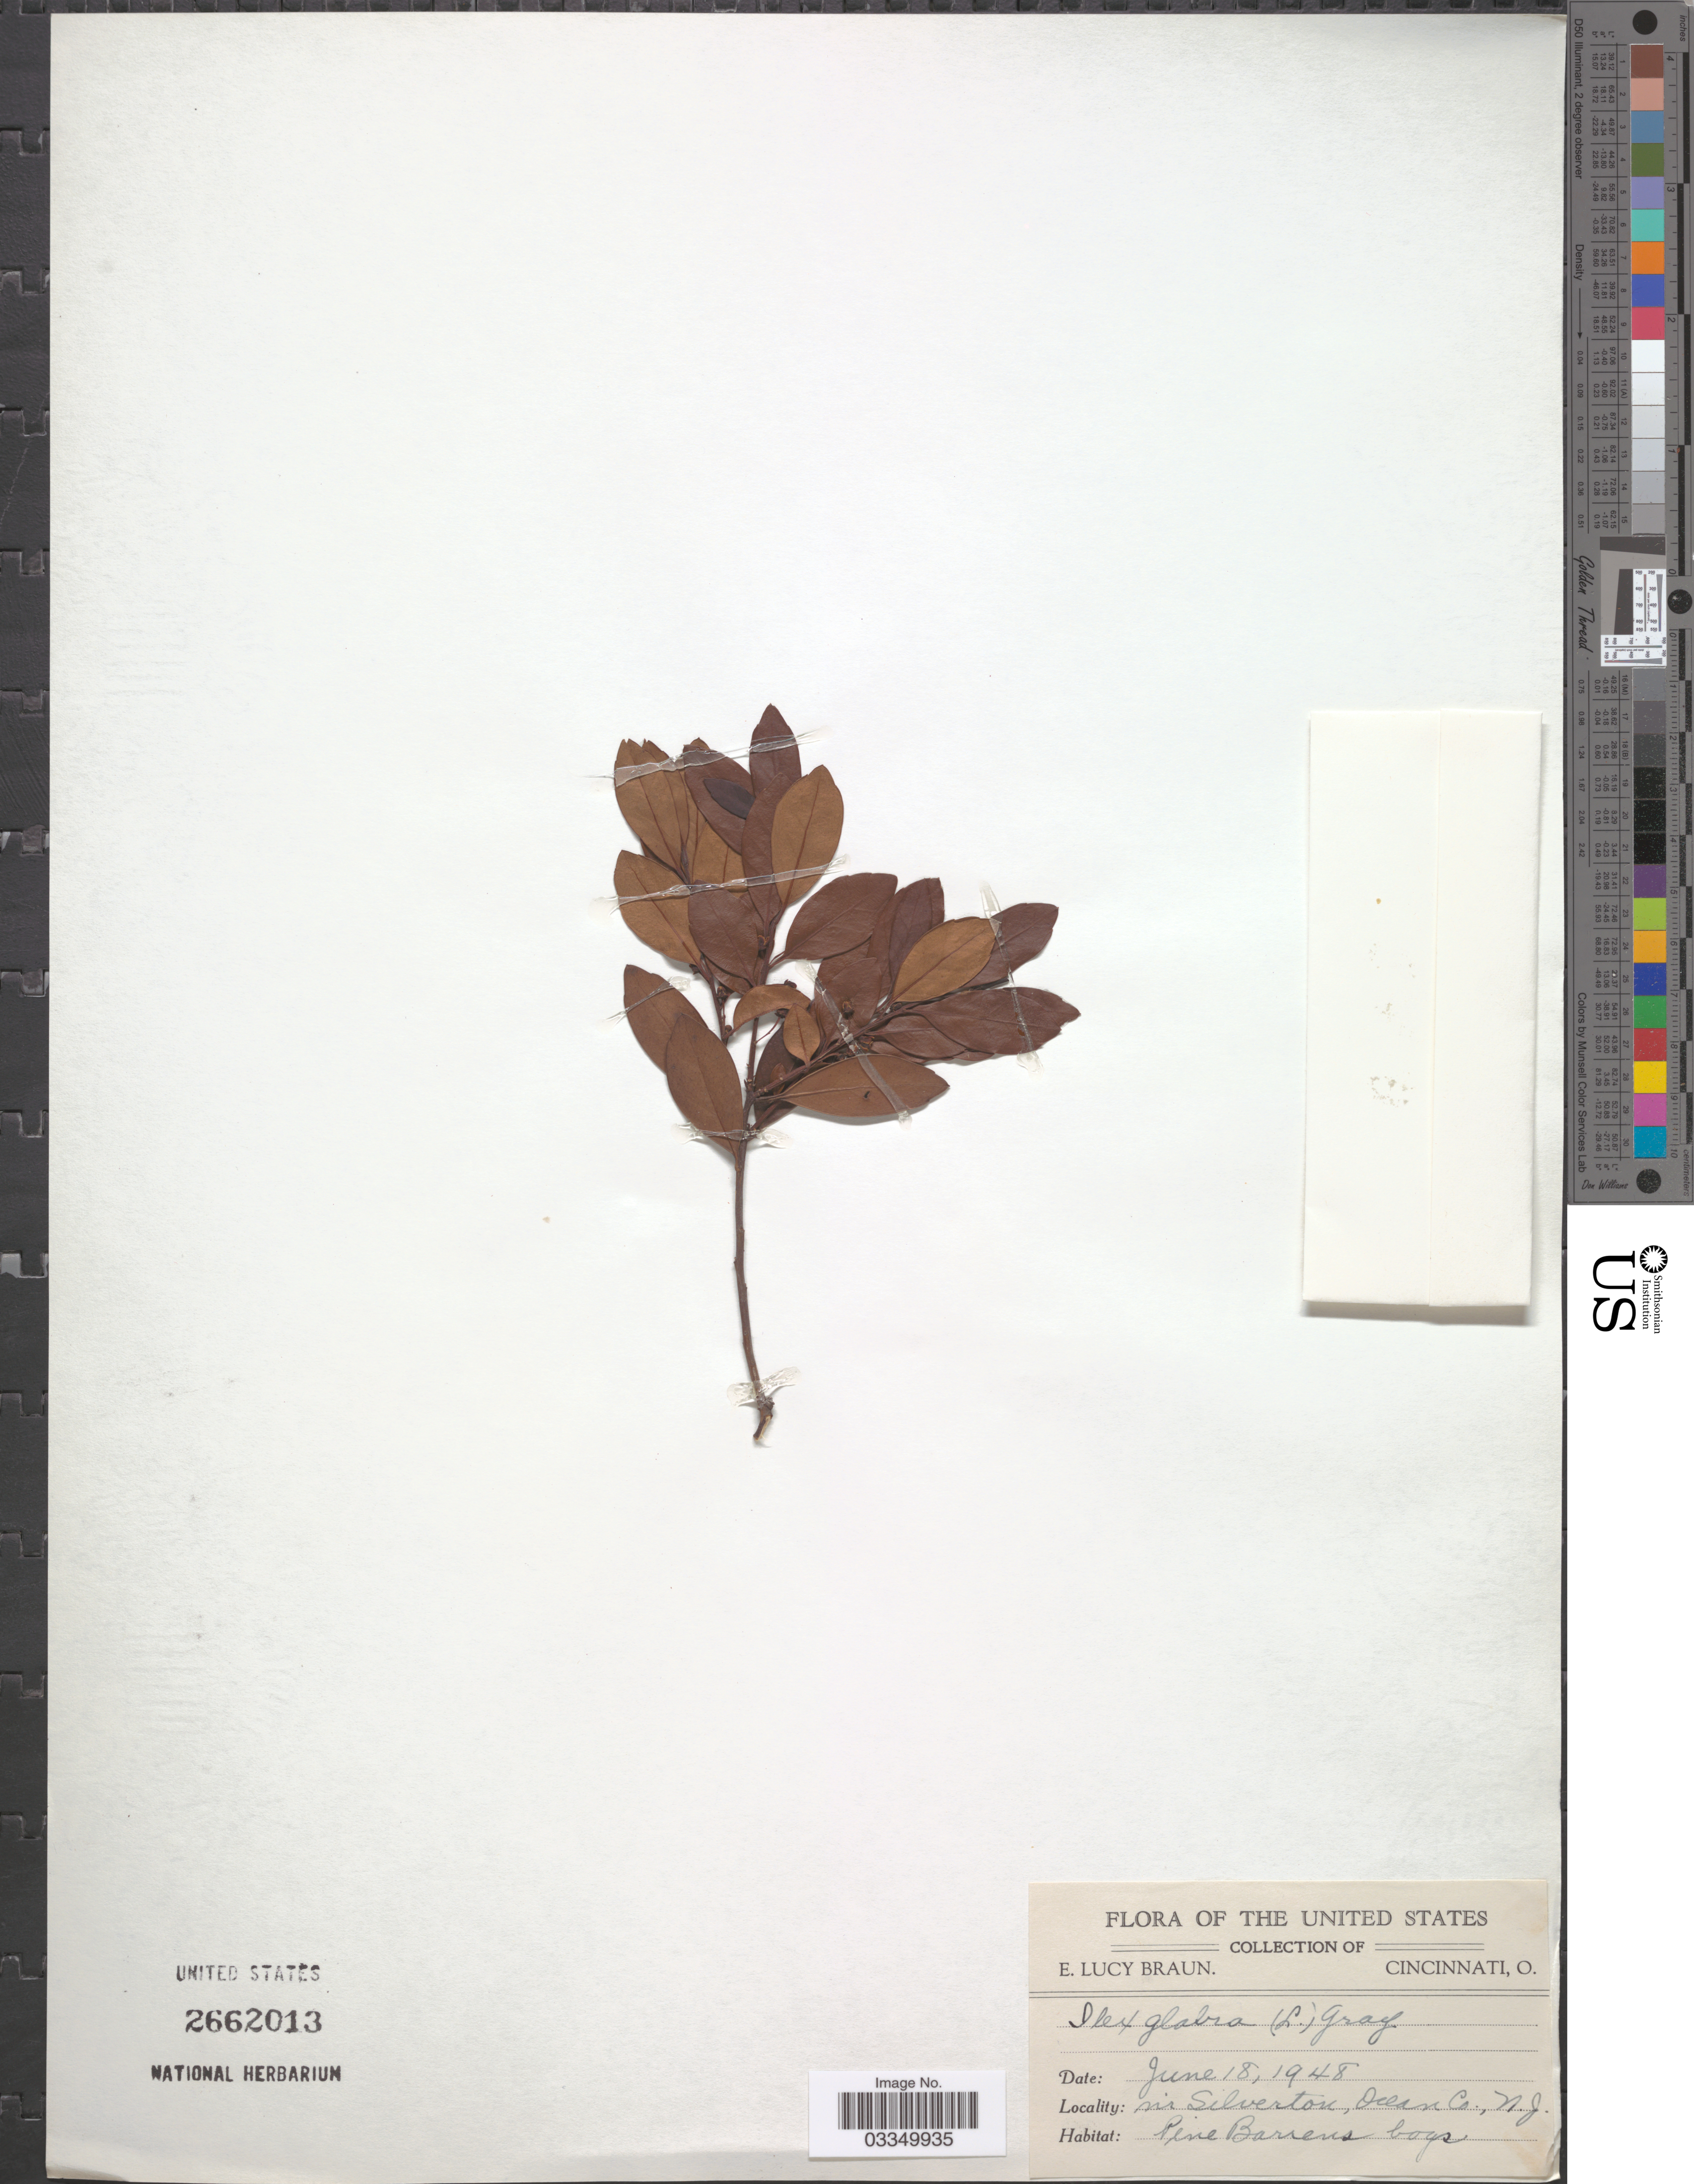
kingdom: Plantae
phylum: Tracheophyta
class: Magnoliopsida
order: Aquifoliales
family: Aquifoliaceae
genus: Ilex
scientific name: Ilex glabra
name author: (L.) A. Gray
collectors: E. L. Braun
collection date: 1948-06-18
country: United States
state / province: New Jersey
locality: N'r Silverton, Ocean Co.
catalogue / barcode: US 2662013